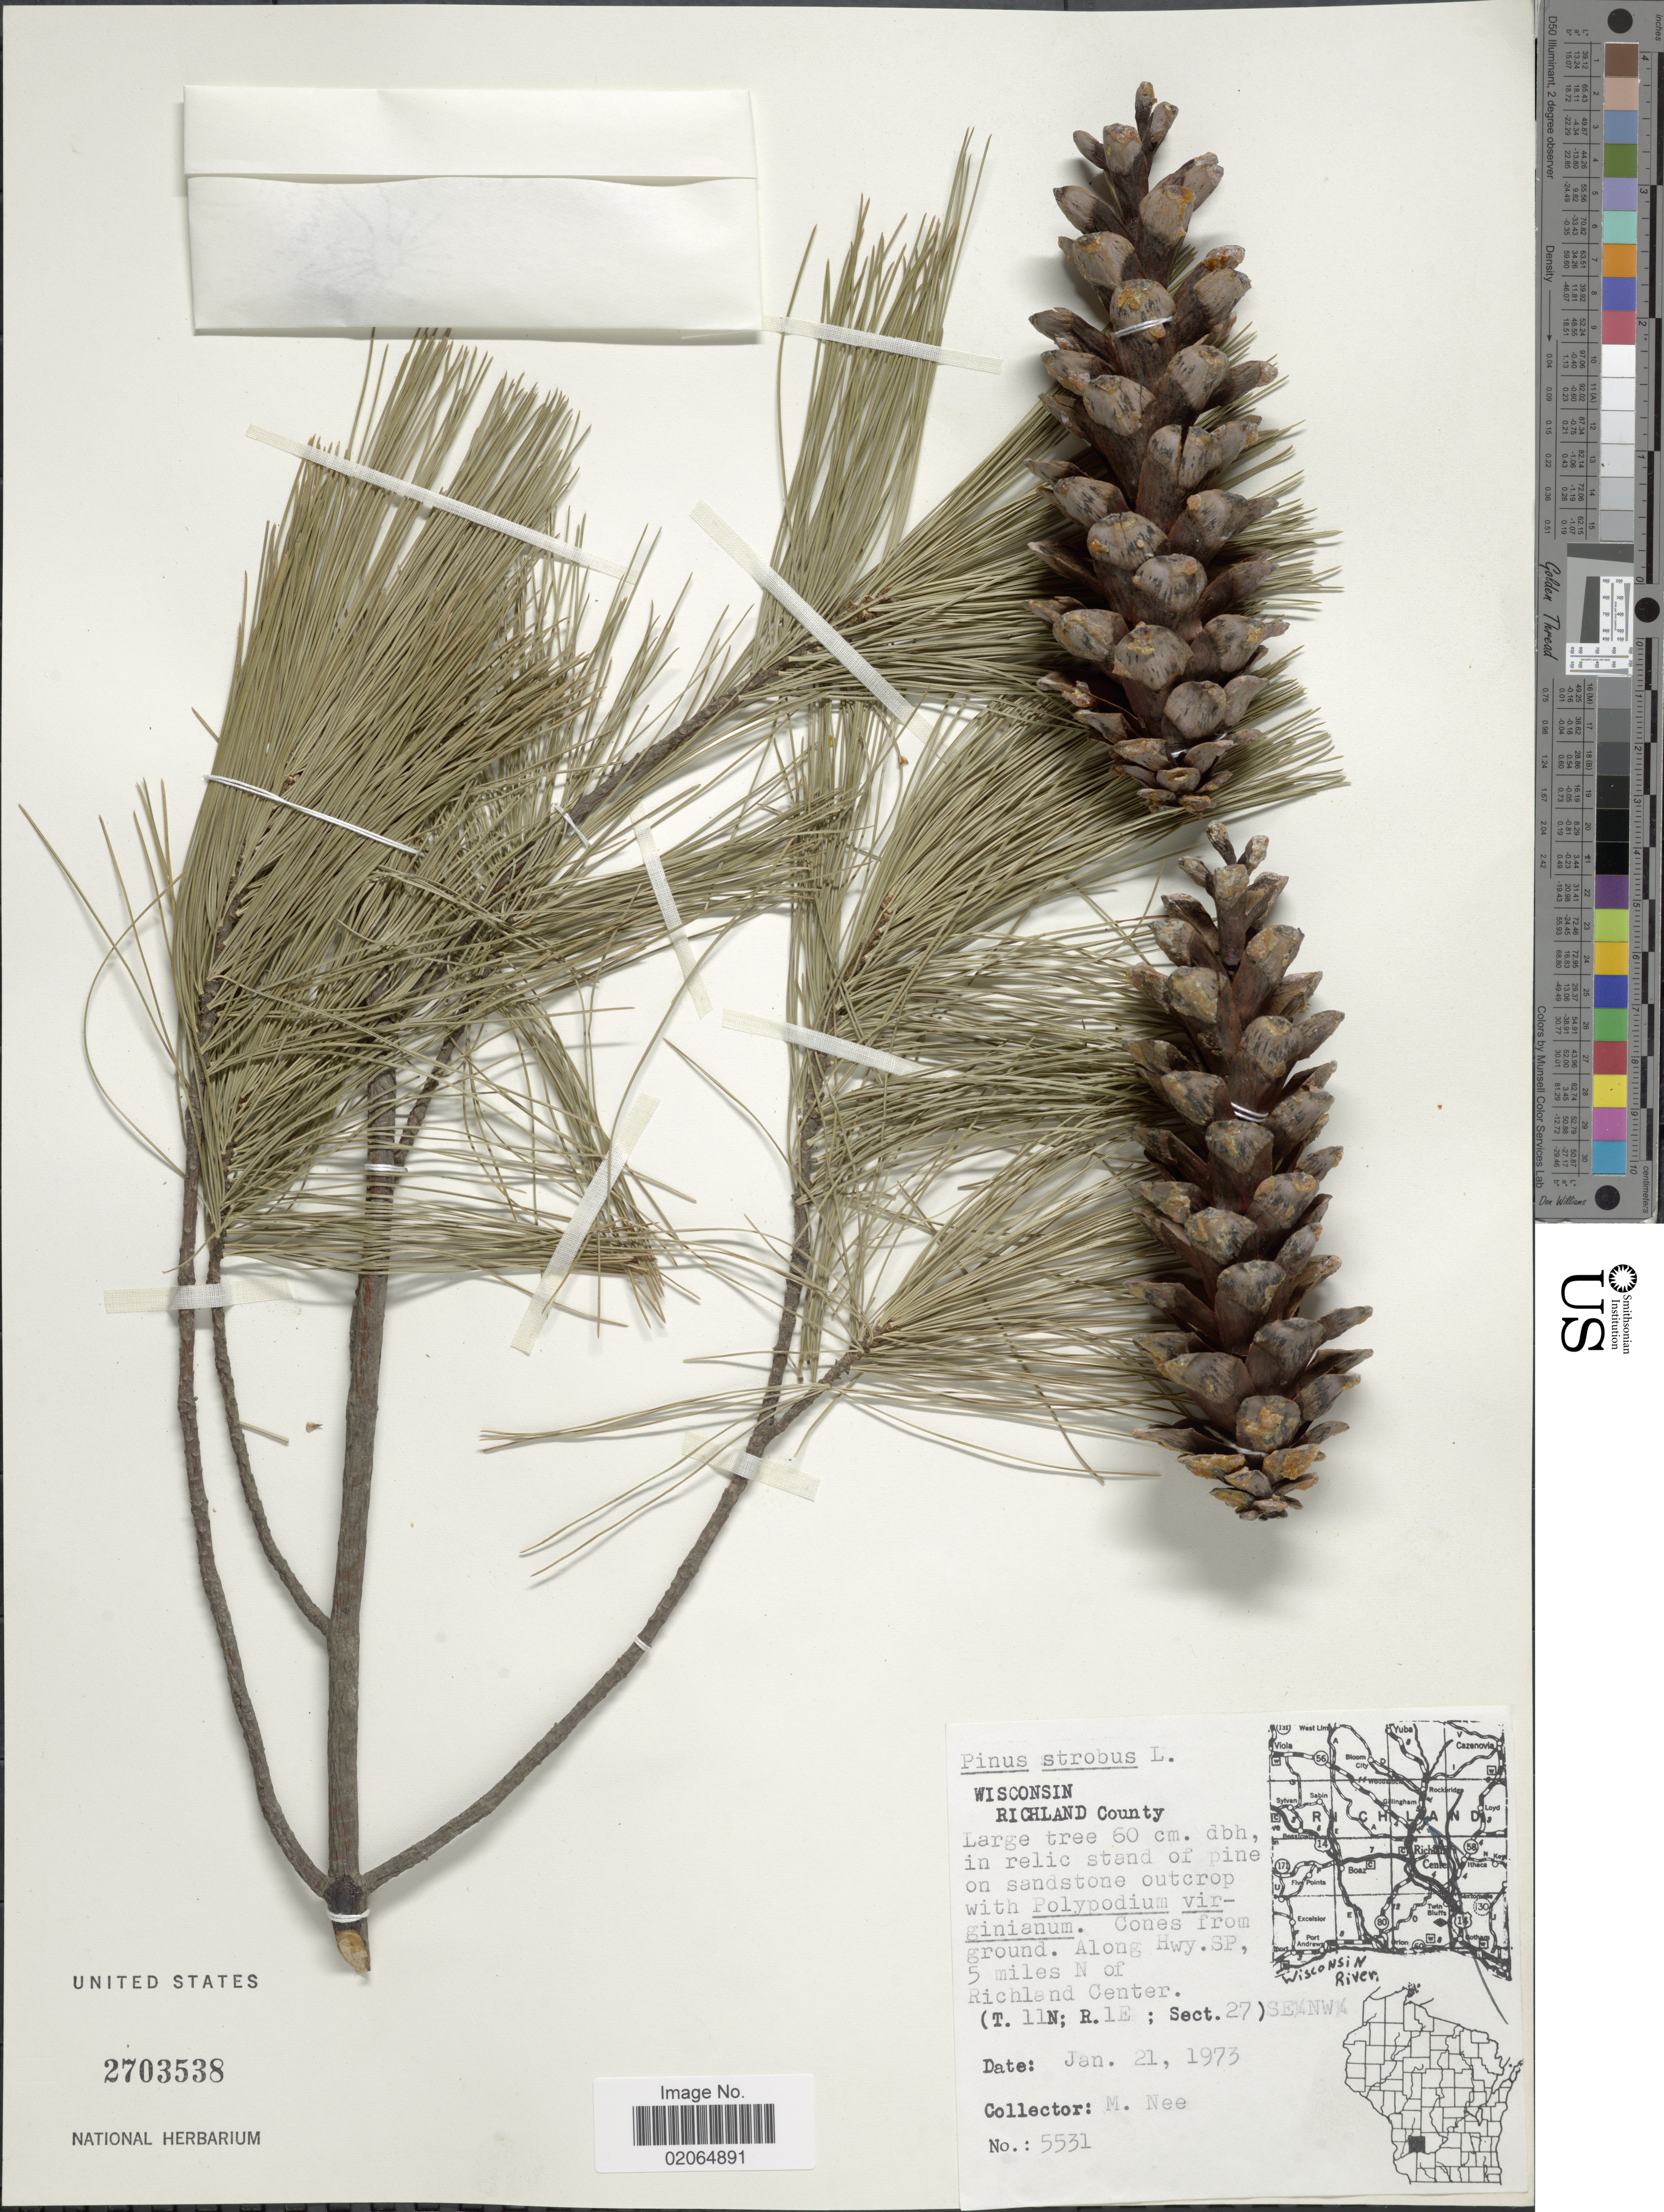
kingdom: Plantae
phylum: Tracheophyta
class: Pinopsida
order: Pinales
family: Pinaceae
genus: Pinus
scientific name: Pinus strobus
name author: L.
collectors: M. Nee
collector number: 5531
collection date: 1973-01-21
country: United States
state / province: Wisconsin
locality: Richland County, along Hwy. SO 5 miles N of Richland Center (T11N, R1E; Sect. 27)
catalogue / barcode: US 2703538